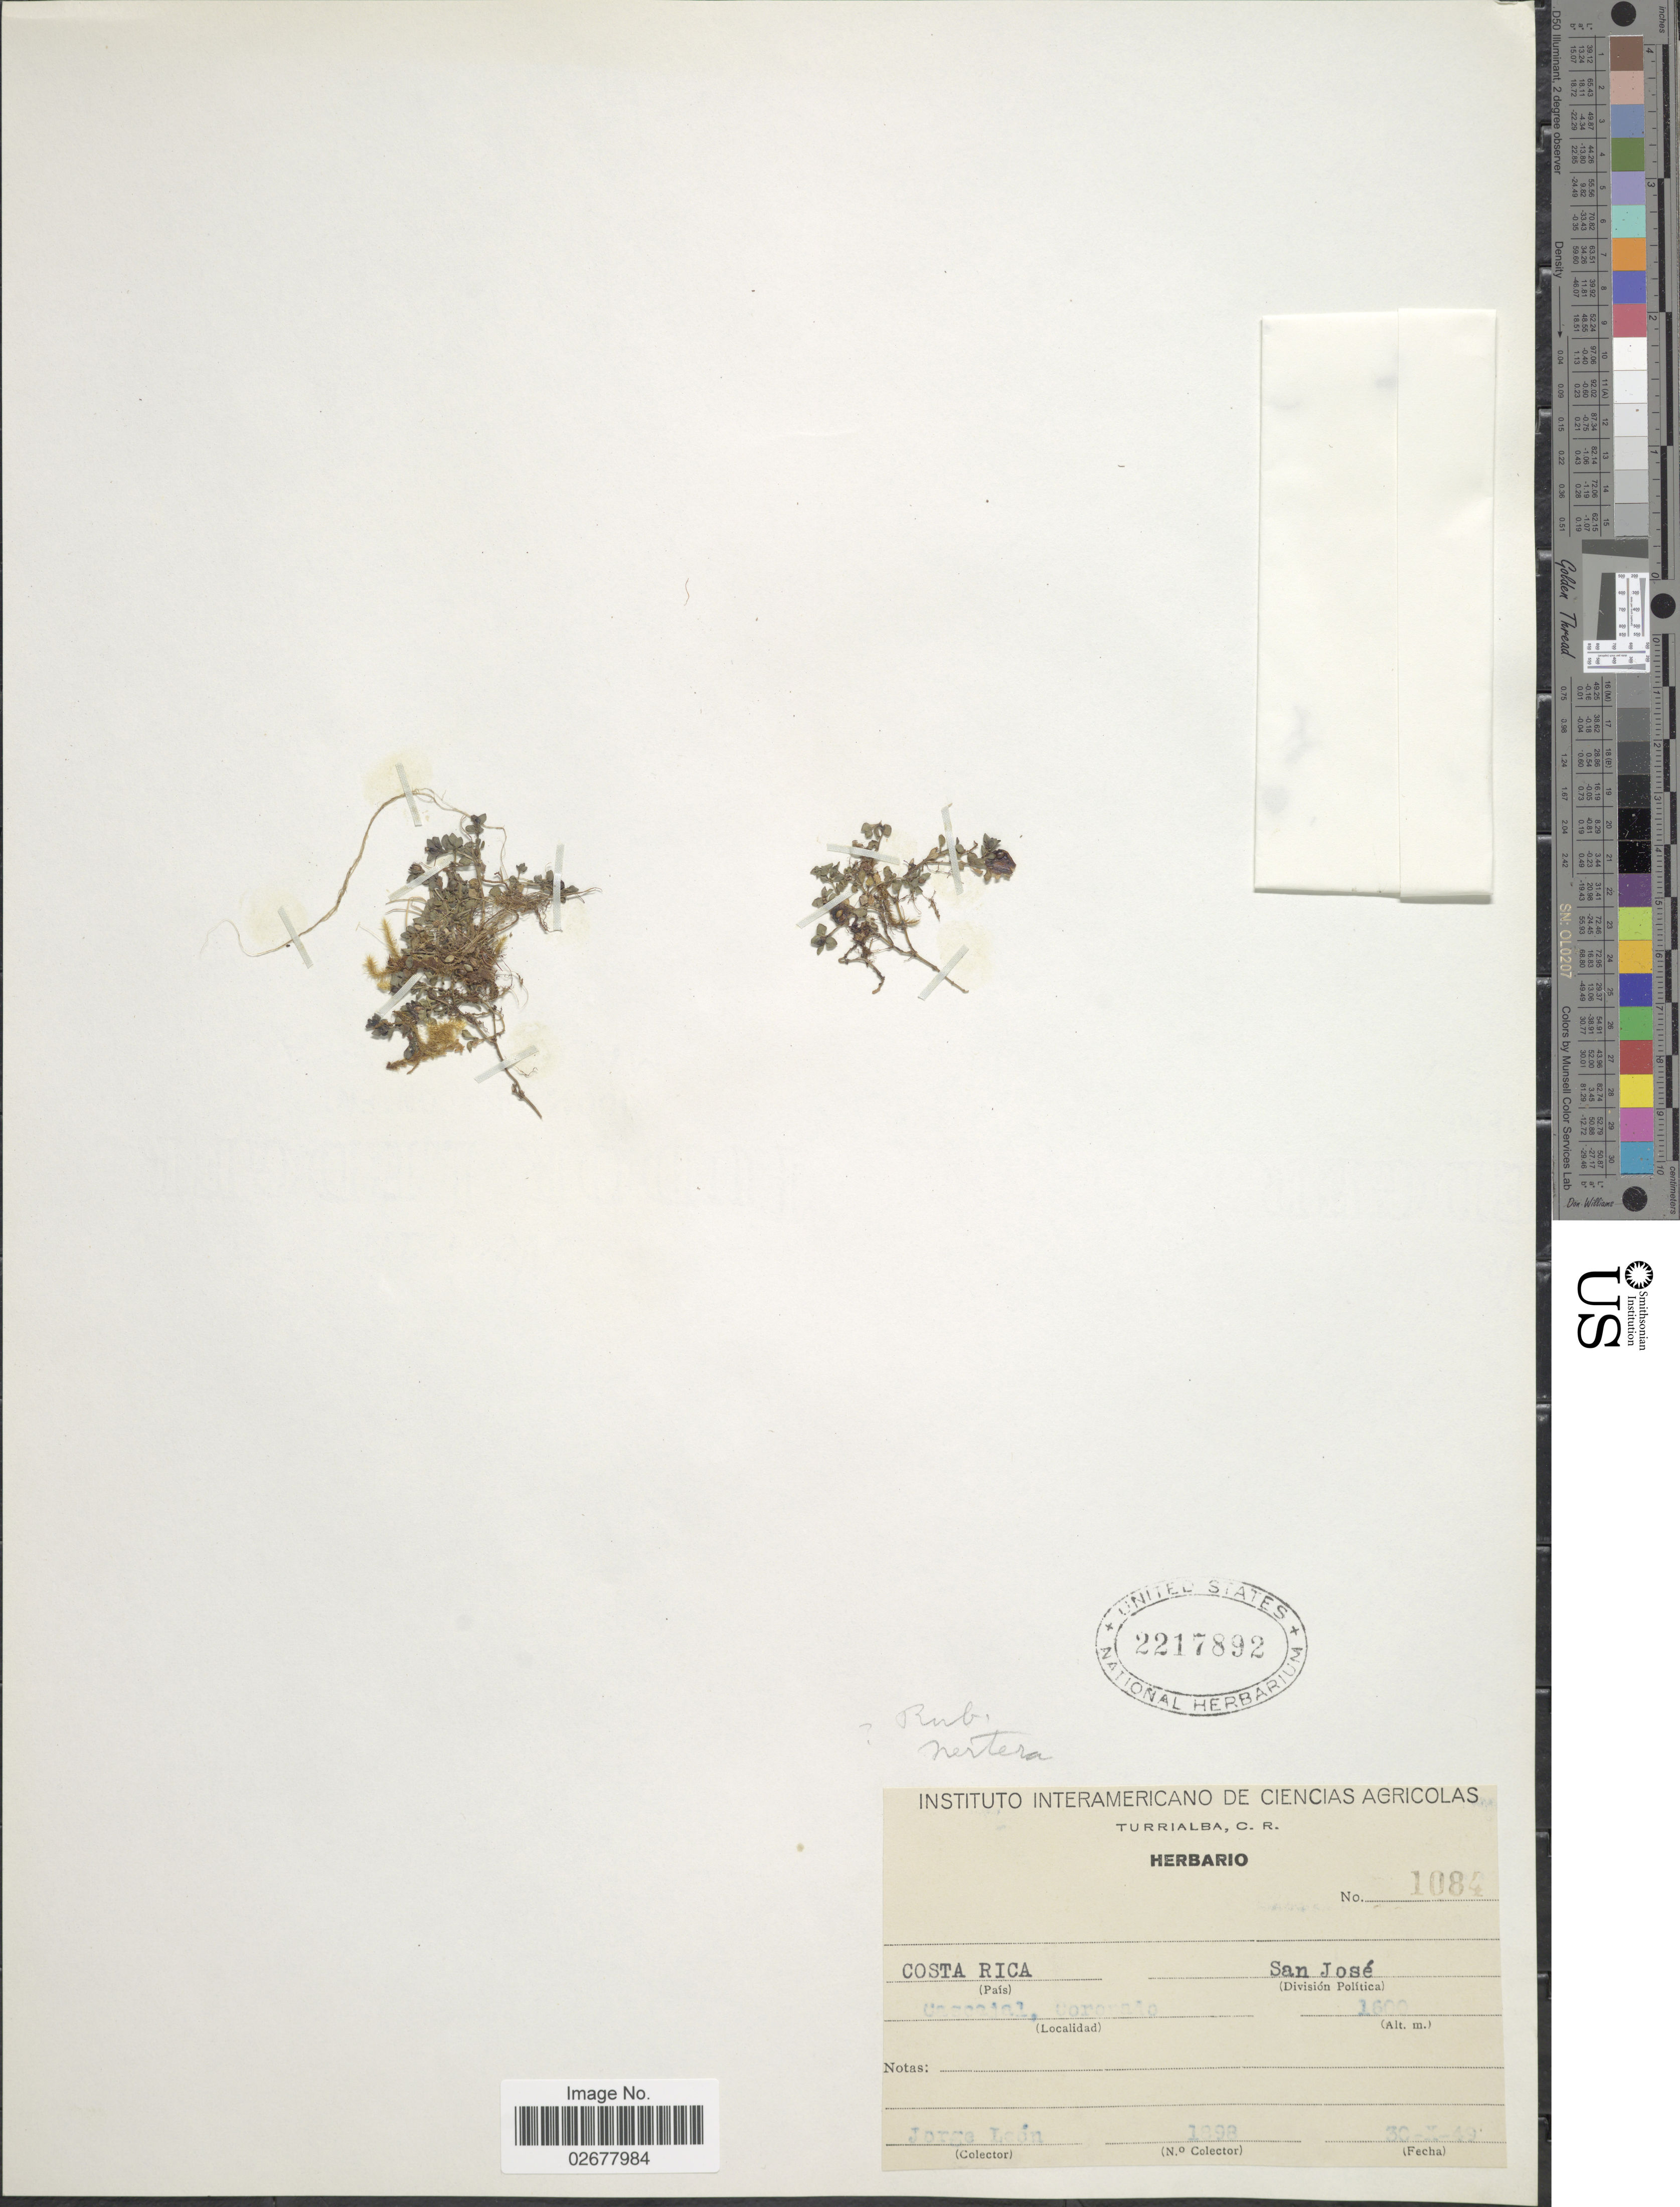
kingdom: Plantae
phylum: Tracheophyta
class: Magnoliopsida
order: Gentianales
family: Rubiaceae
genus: Nertera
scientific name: Nertera depressa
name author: Banks & Sol. ex Gaertn.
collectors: J. León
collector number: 1898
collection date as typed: Transcribed d/m/y: 30/10/49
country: Costa Rica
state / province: San José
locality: División Política San José, Cascajal, Coronado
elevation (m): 1600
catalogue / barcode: US 2217892